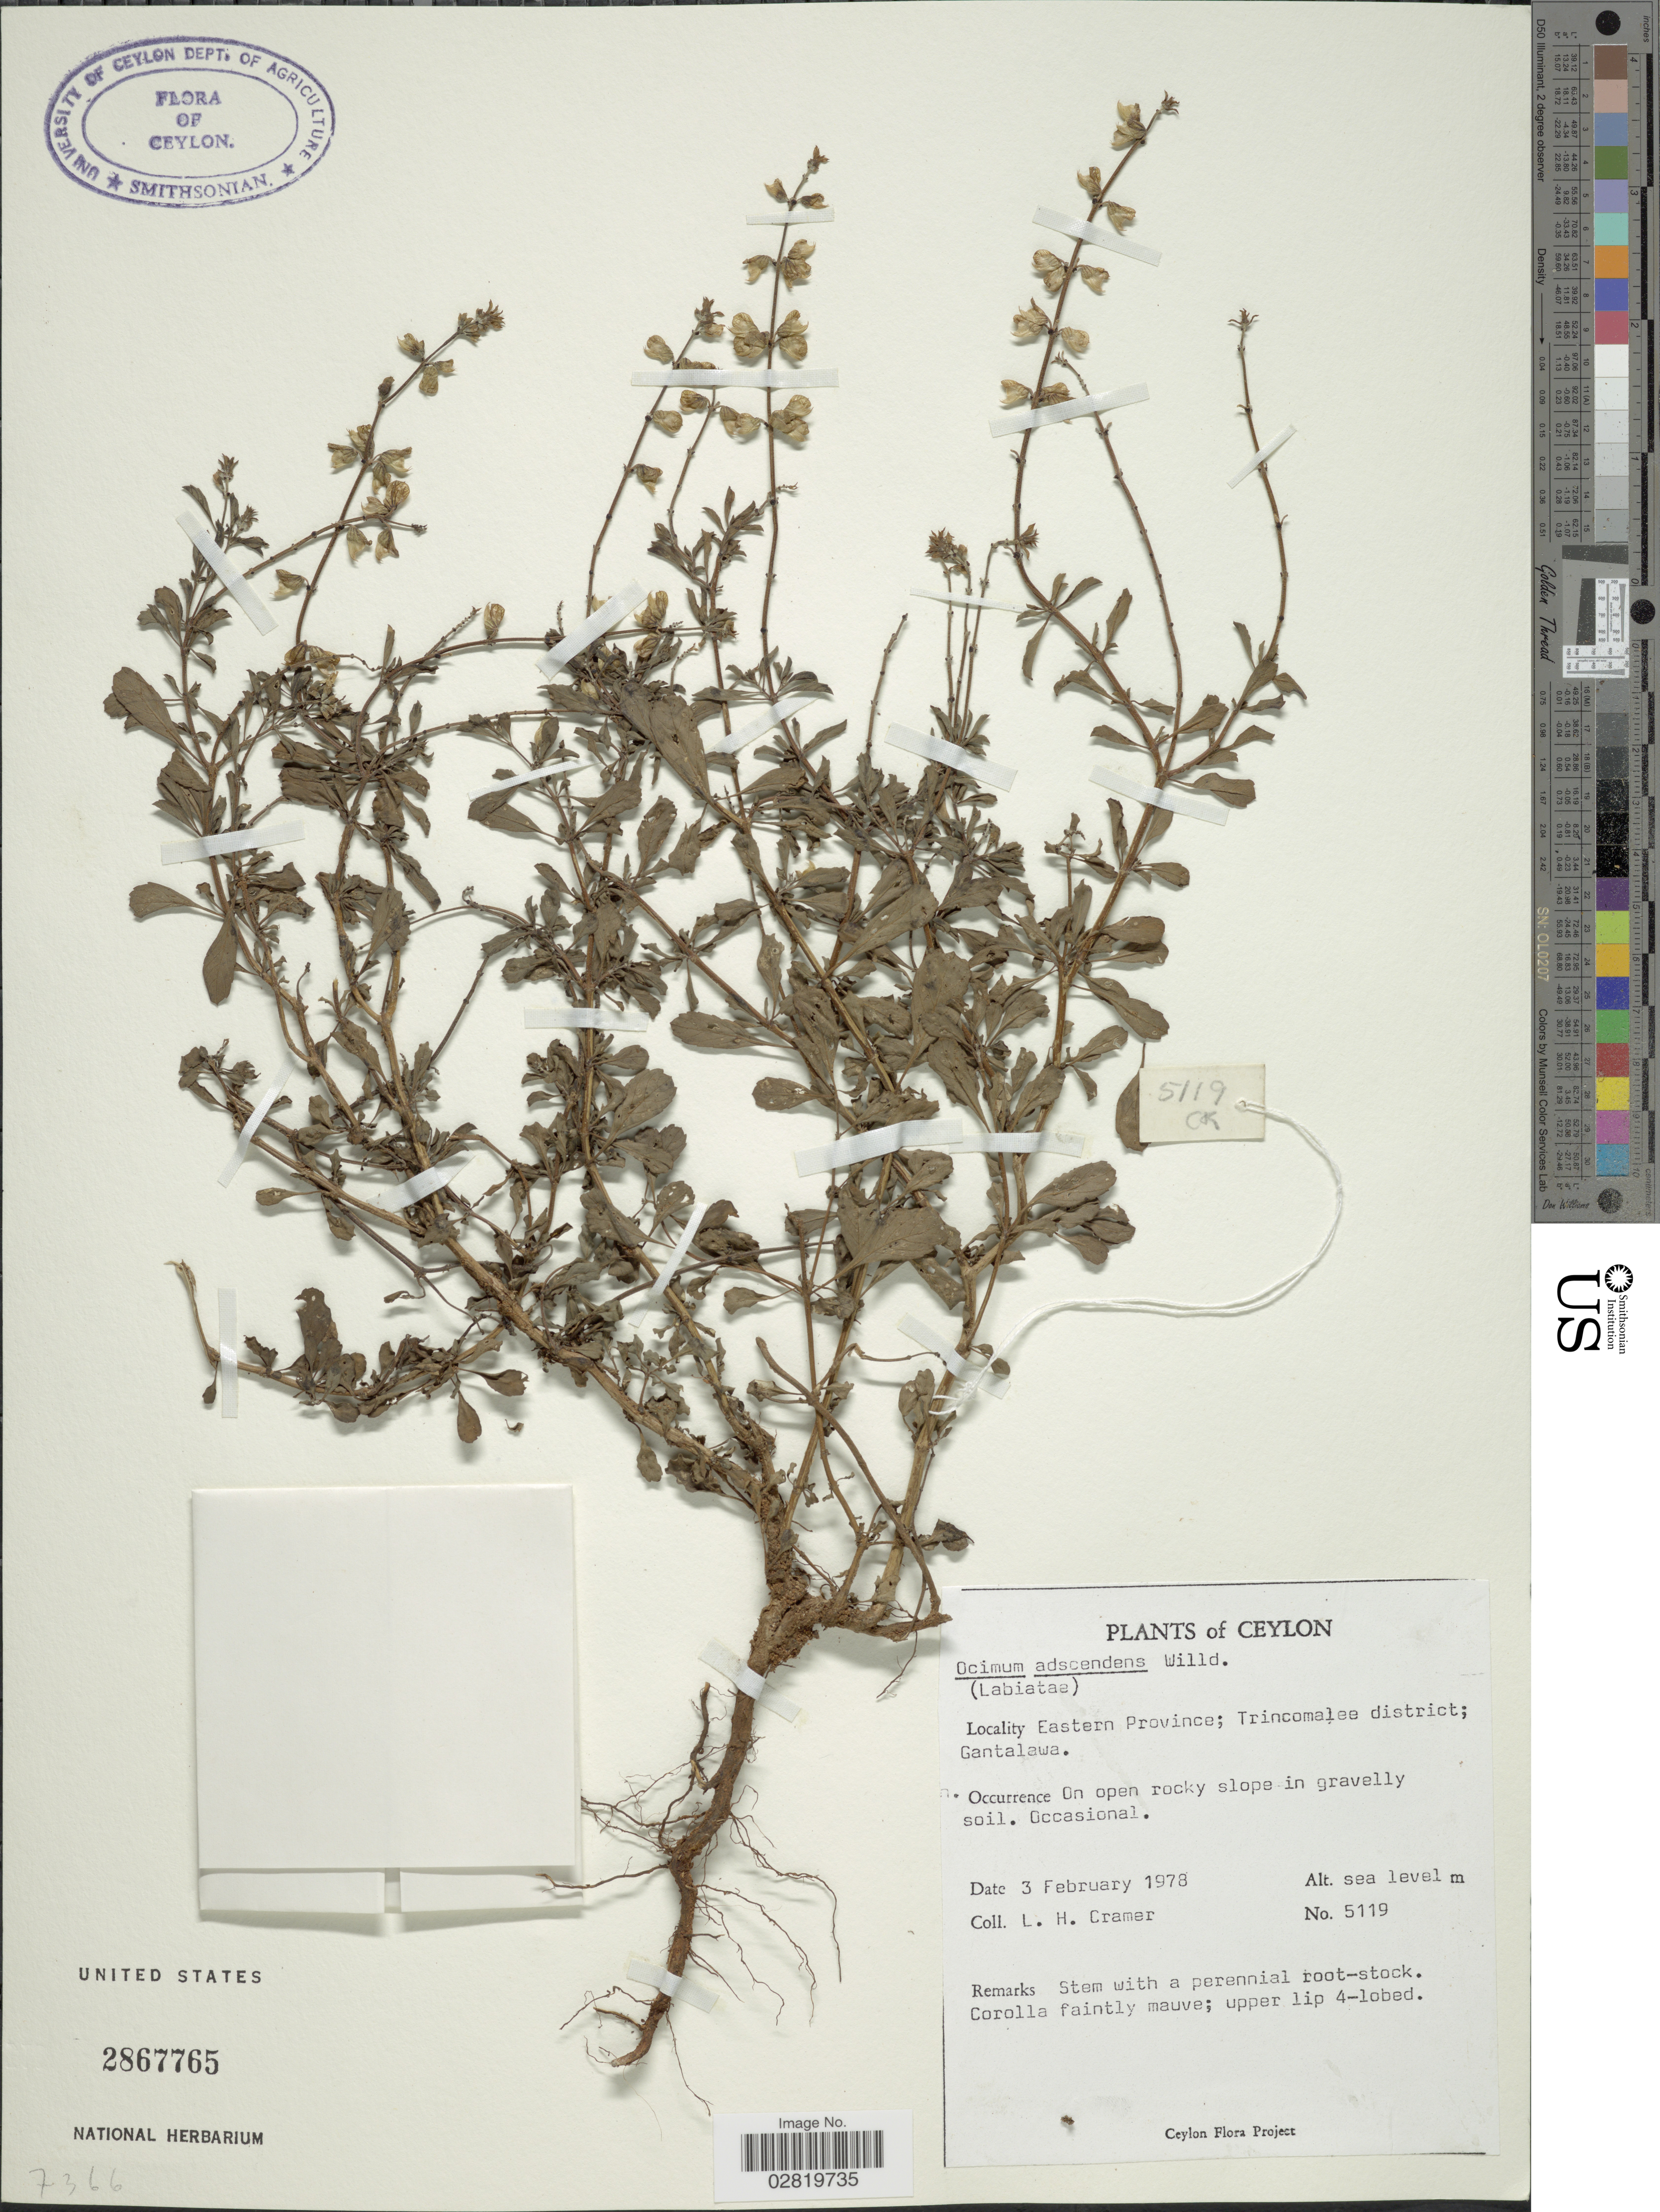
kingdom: Plantae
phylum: Tracheophyta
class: Magnoliopsida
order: Lamiales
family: Lamiaceae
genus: Ocimum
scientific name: Ocimum adscendens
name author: Willd.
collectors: L. H. Cramer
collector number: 5119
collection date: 1978-02-03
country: Sri Lanka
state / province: Eastern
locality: Eastern Province; Trincomalee district; Gantalawa.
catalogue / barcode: US 2867765